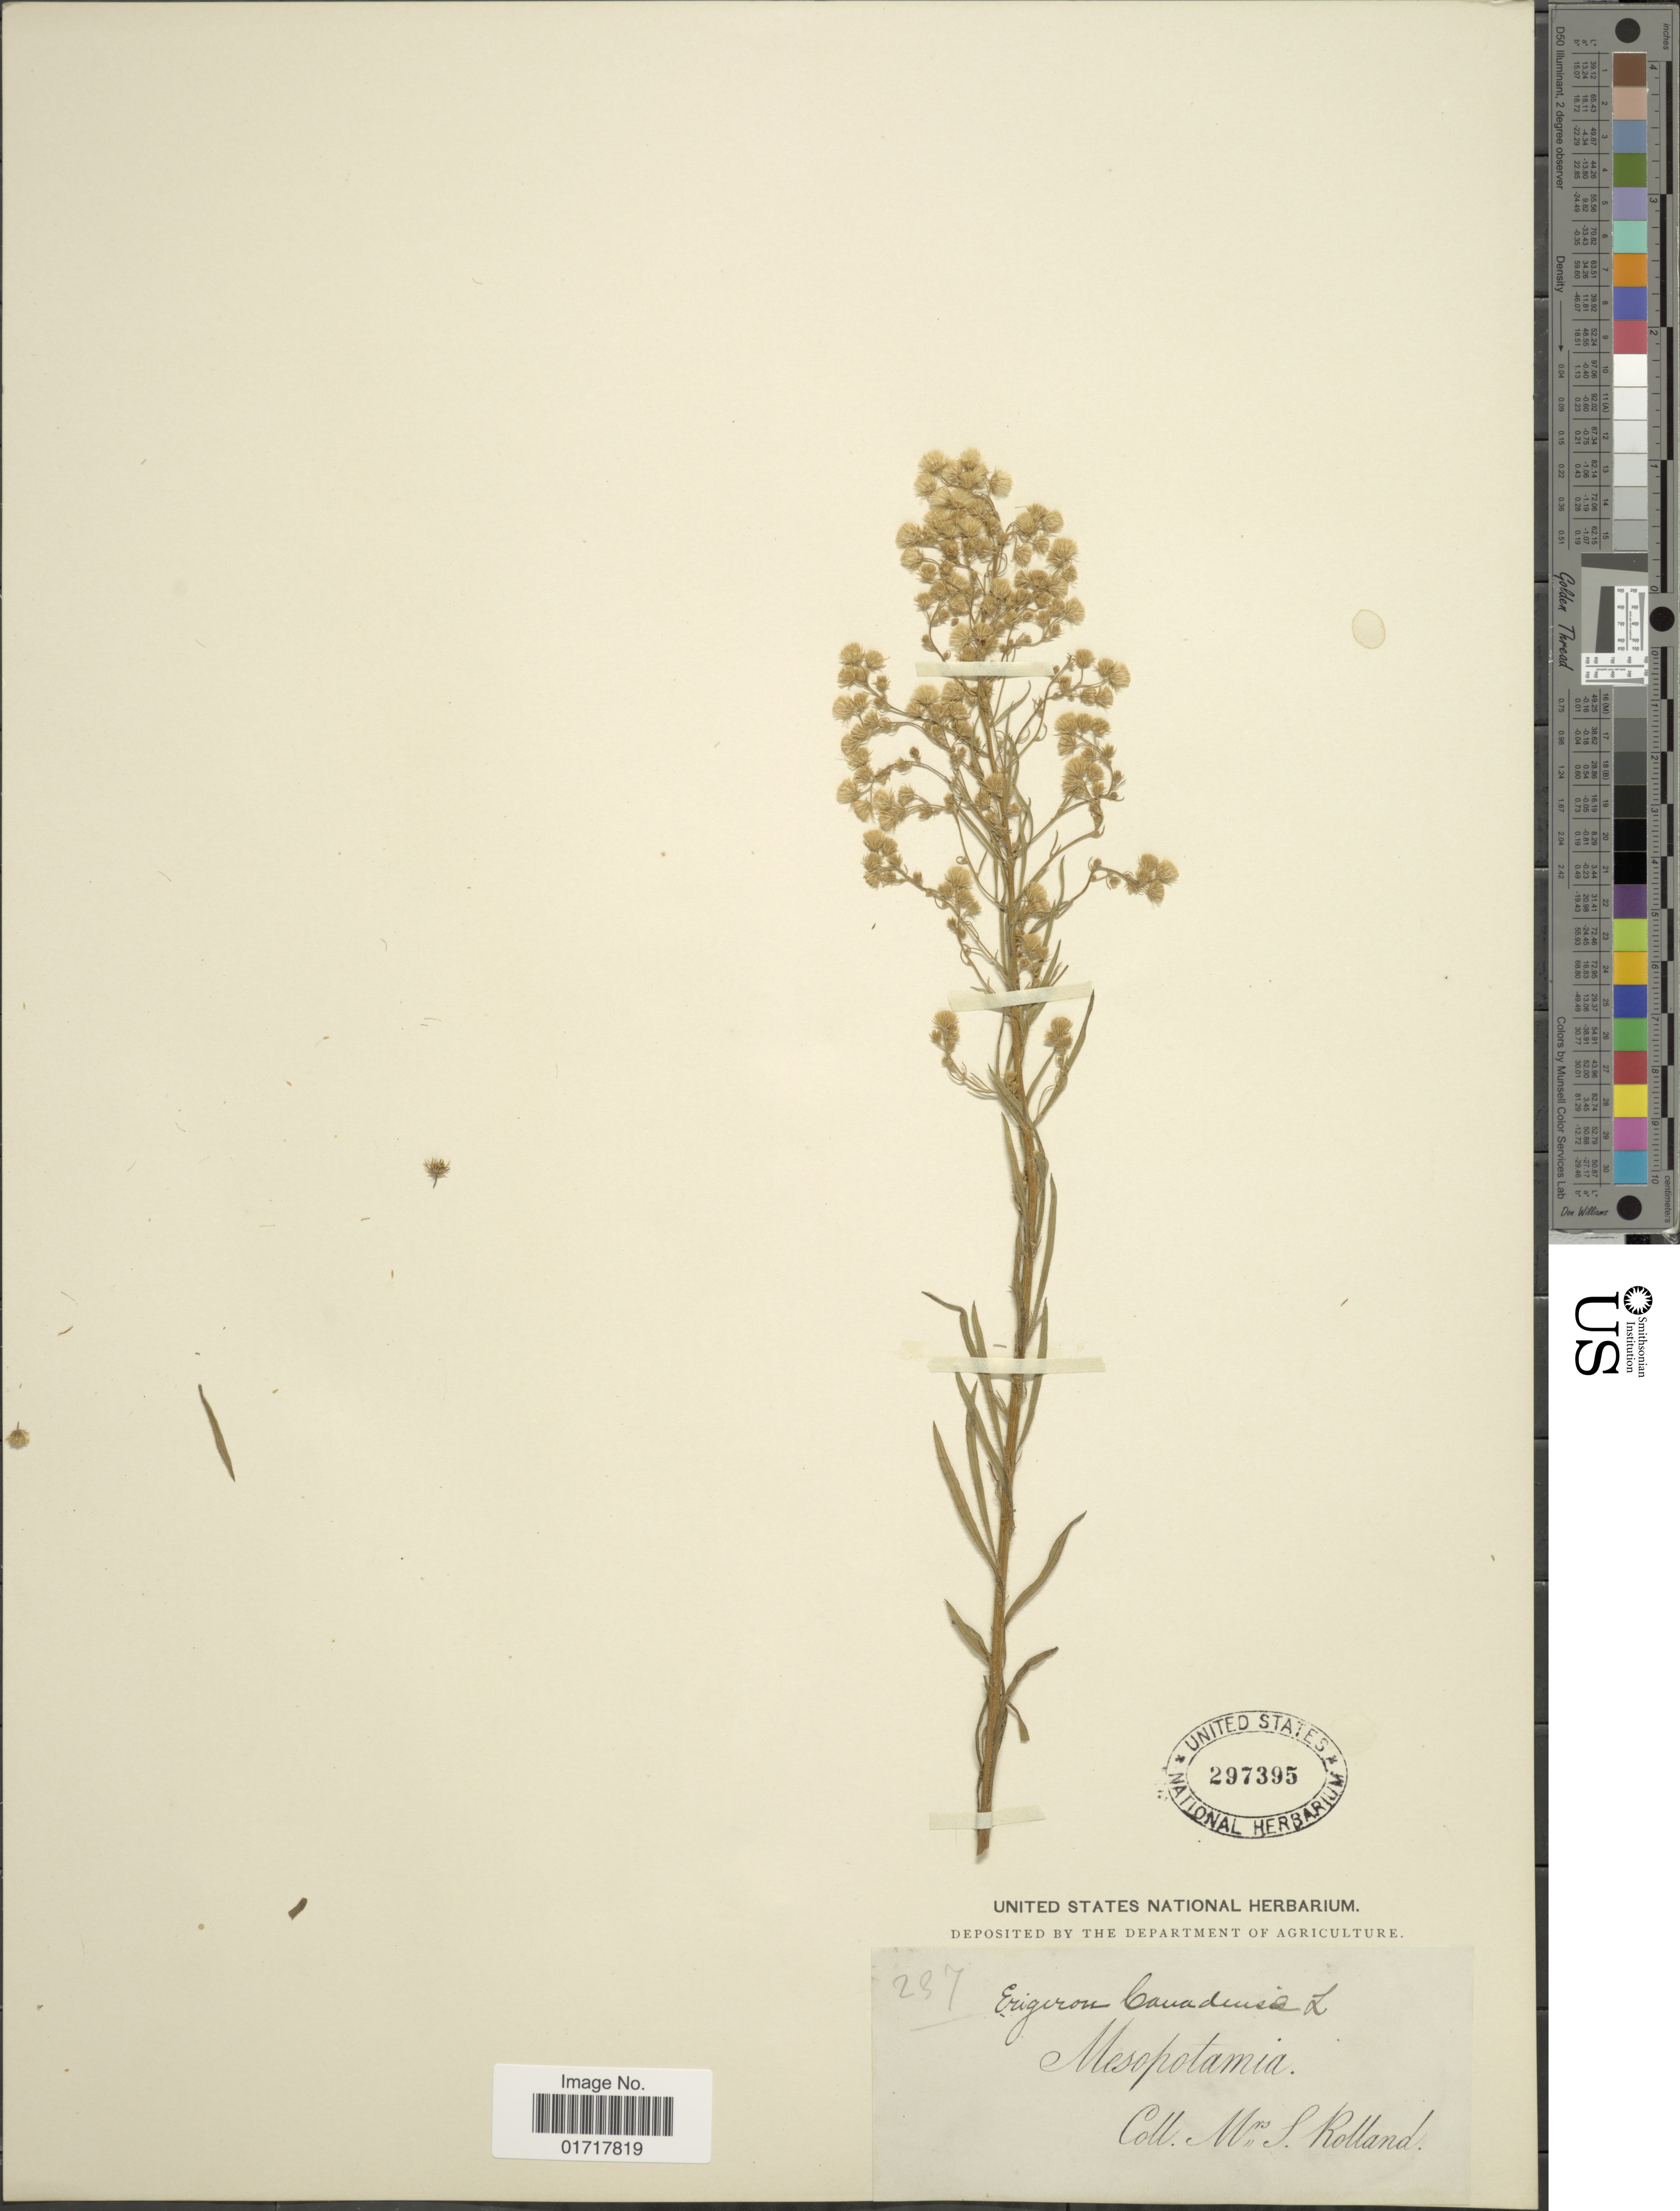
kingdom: Plantae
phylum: Tracheophyta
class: Magnoliopsida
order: Asterales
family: Asteraceae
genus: Conyza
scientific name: Conyza canadensis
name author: (L.) Cronq.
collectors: S. Rolland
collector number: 237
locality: Mesopotamia.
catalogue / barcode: US 297395